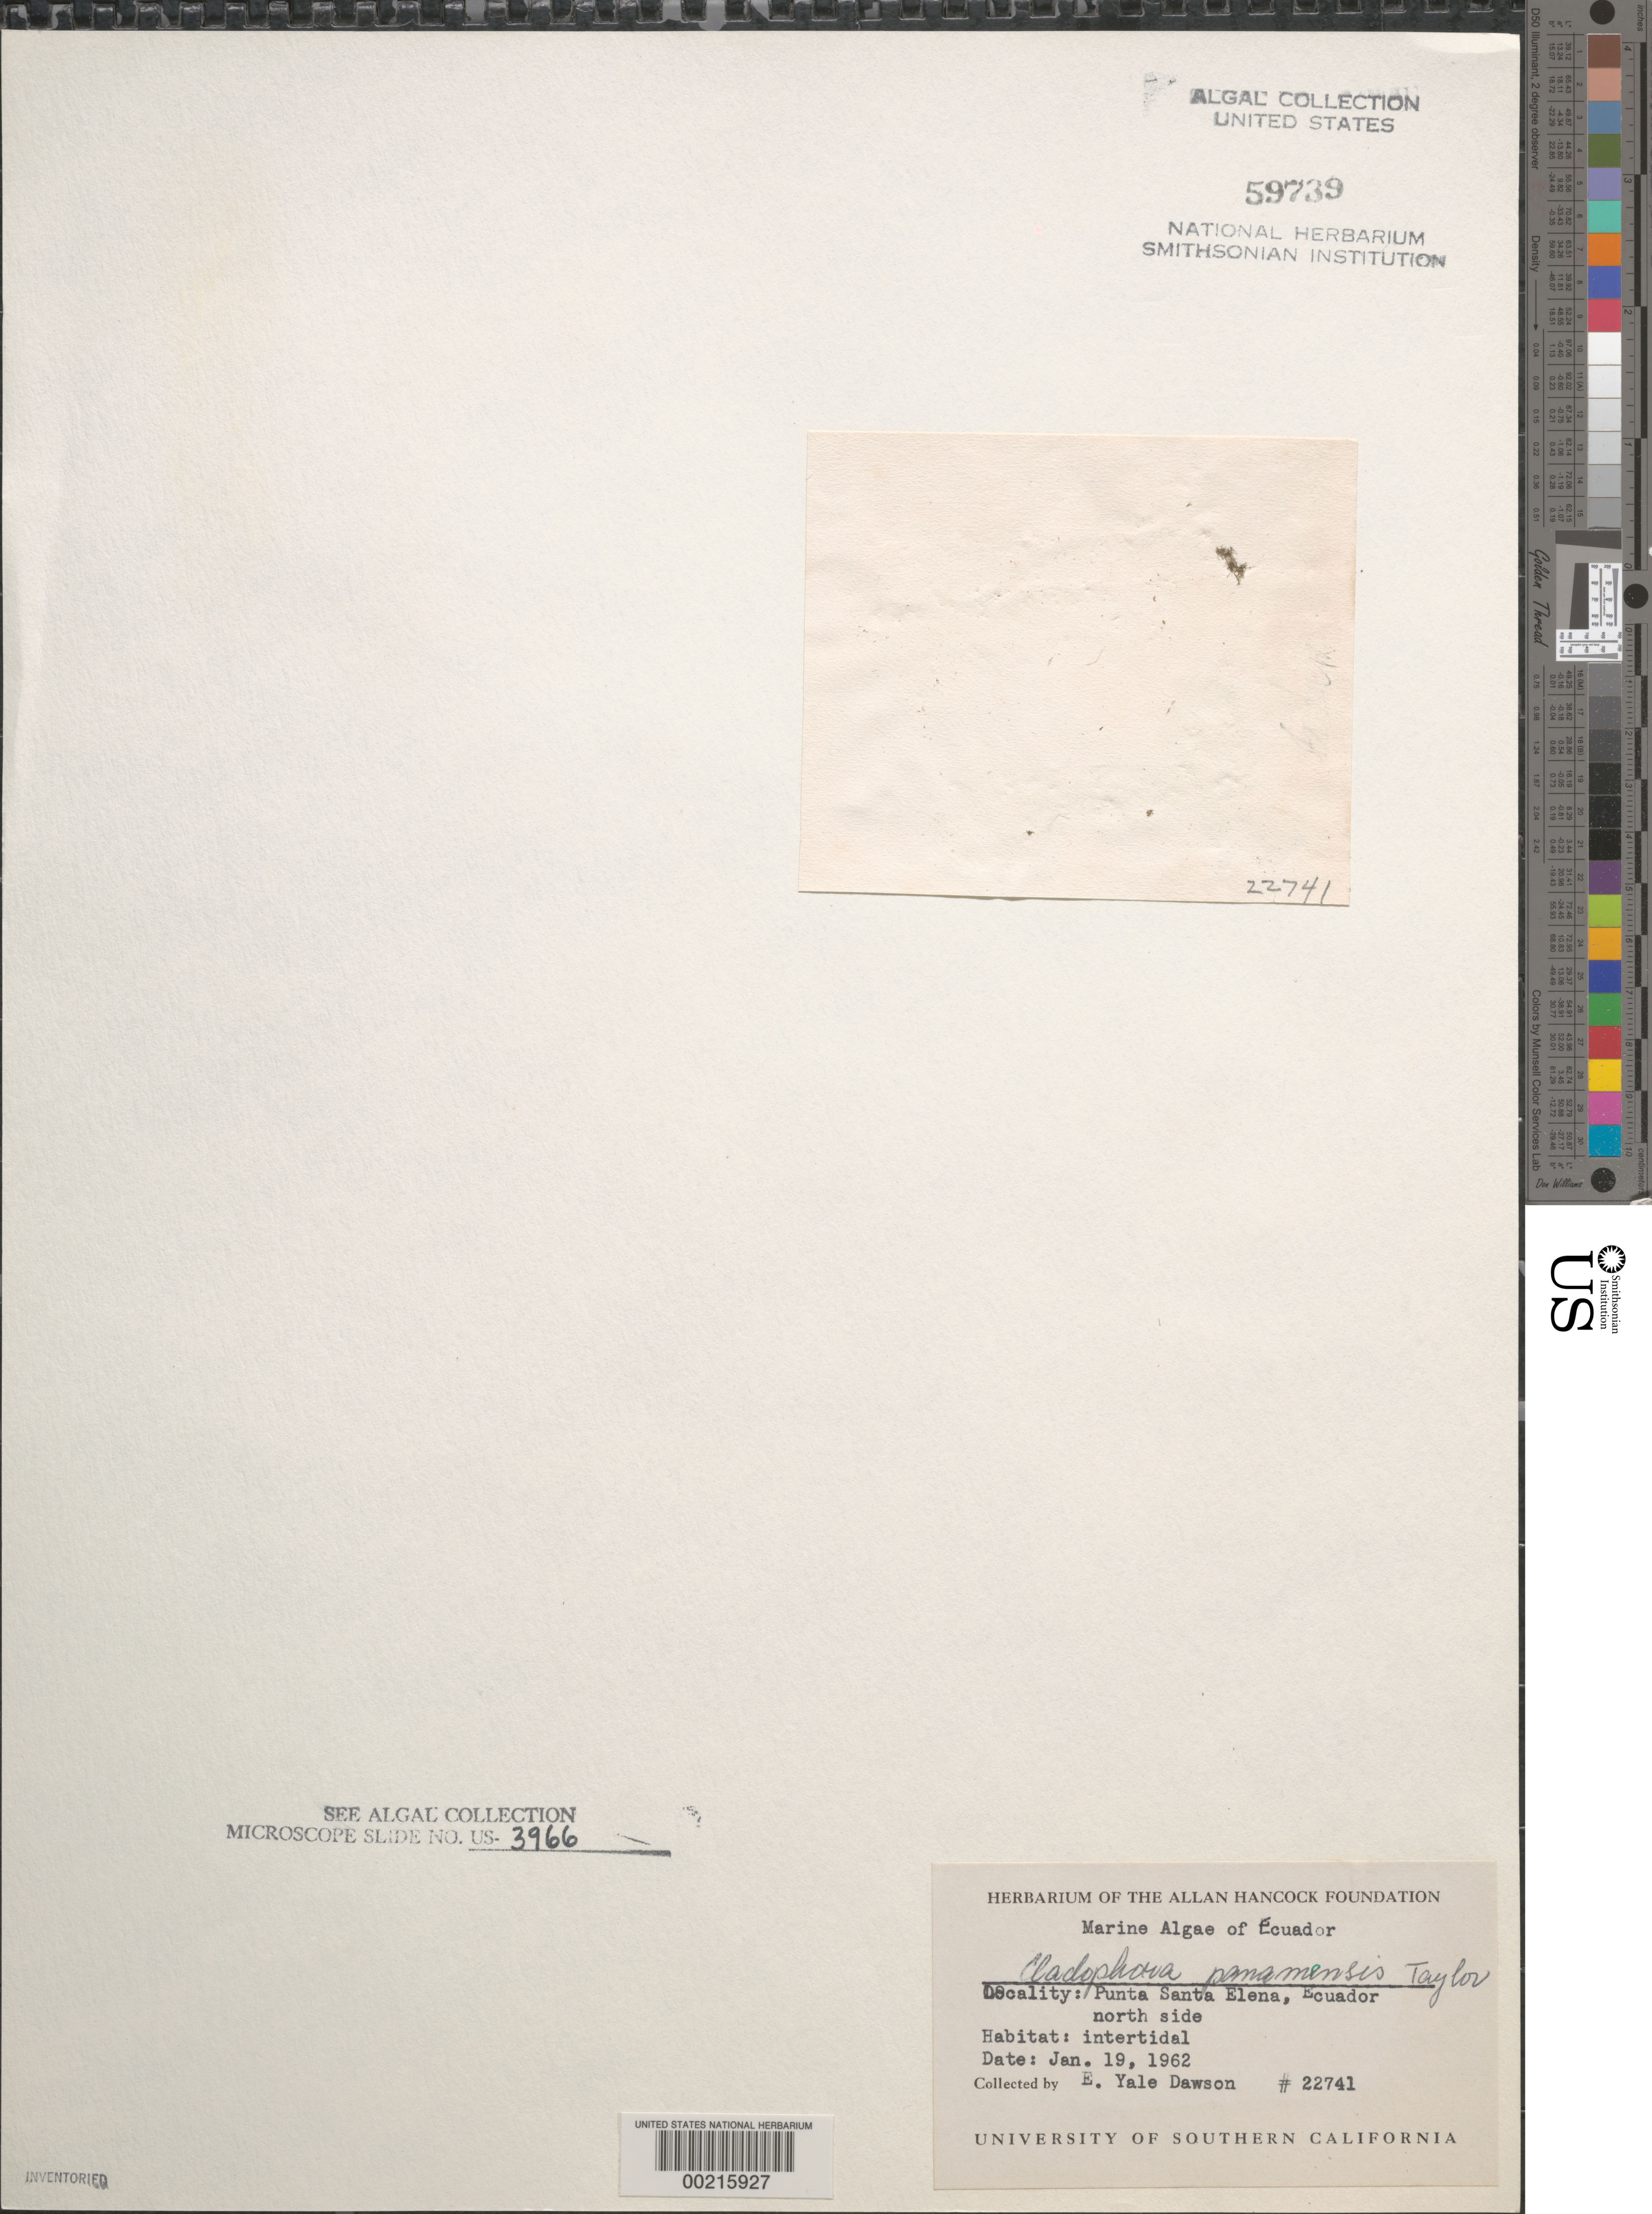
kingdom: Plantae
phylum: Chlorophyta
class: Ulvophyceae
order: Cladophorales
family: Cladophoraceae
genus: Cladophora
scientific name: Cladophora panamensis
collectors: E. Y. Dawson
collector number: EYD 22741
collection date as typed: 19 Jan 1962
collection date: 1962-01-19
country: Ecuador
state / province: Guayas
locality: Punta Santa Elena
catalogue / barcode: US 59739